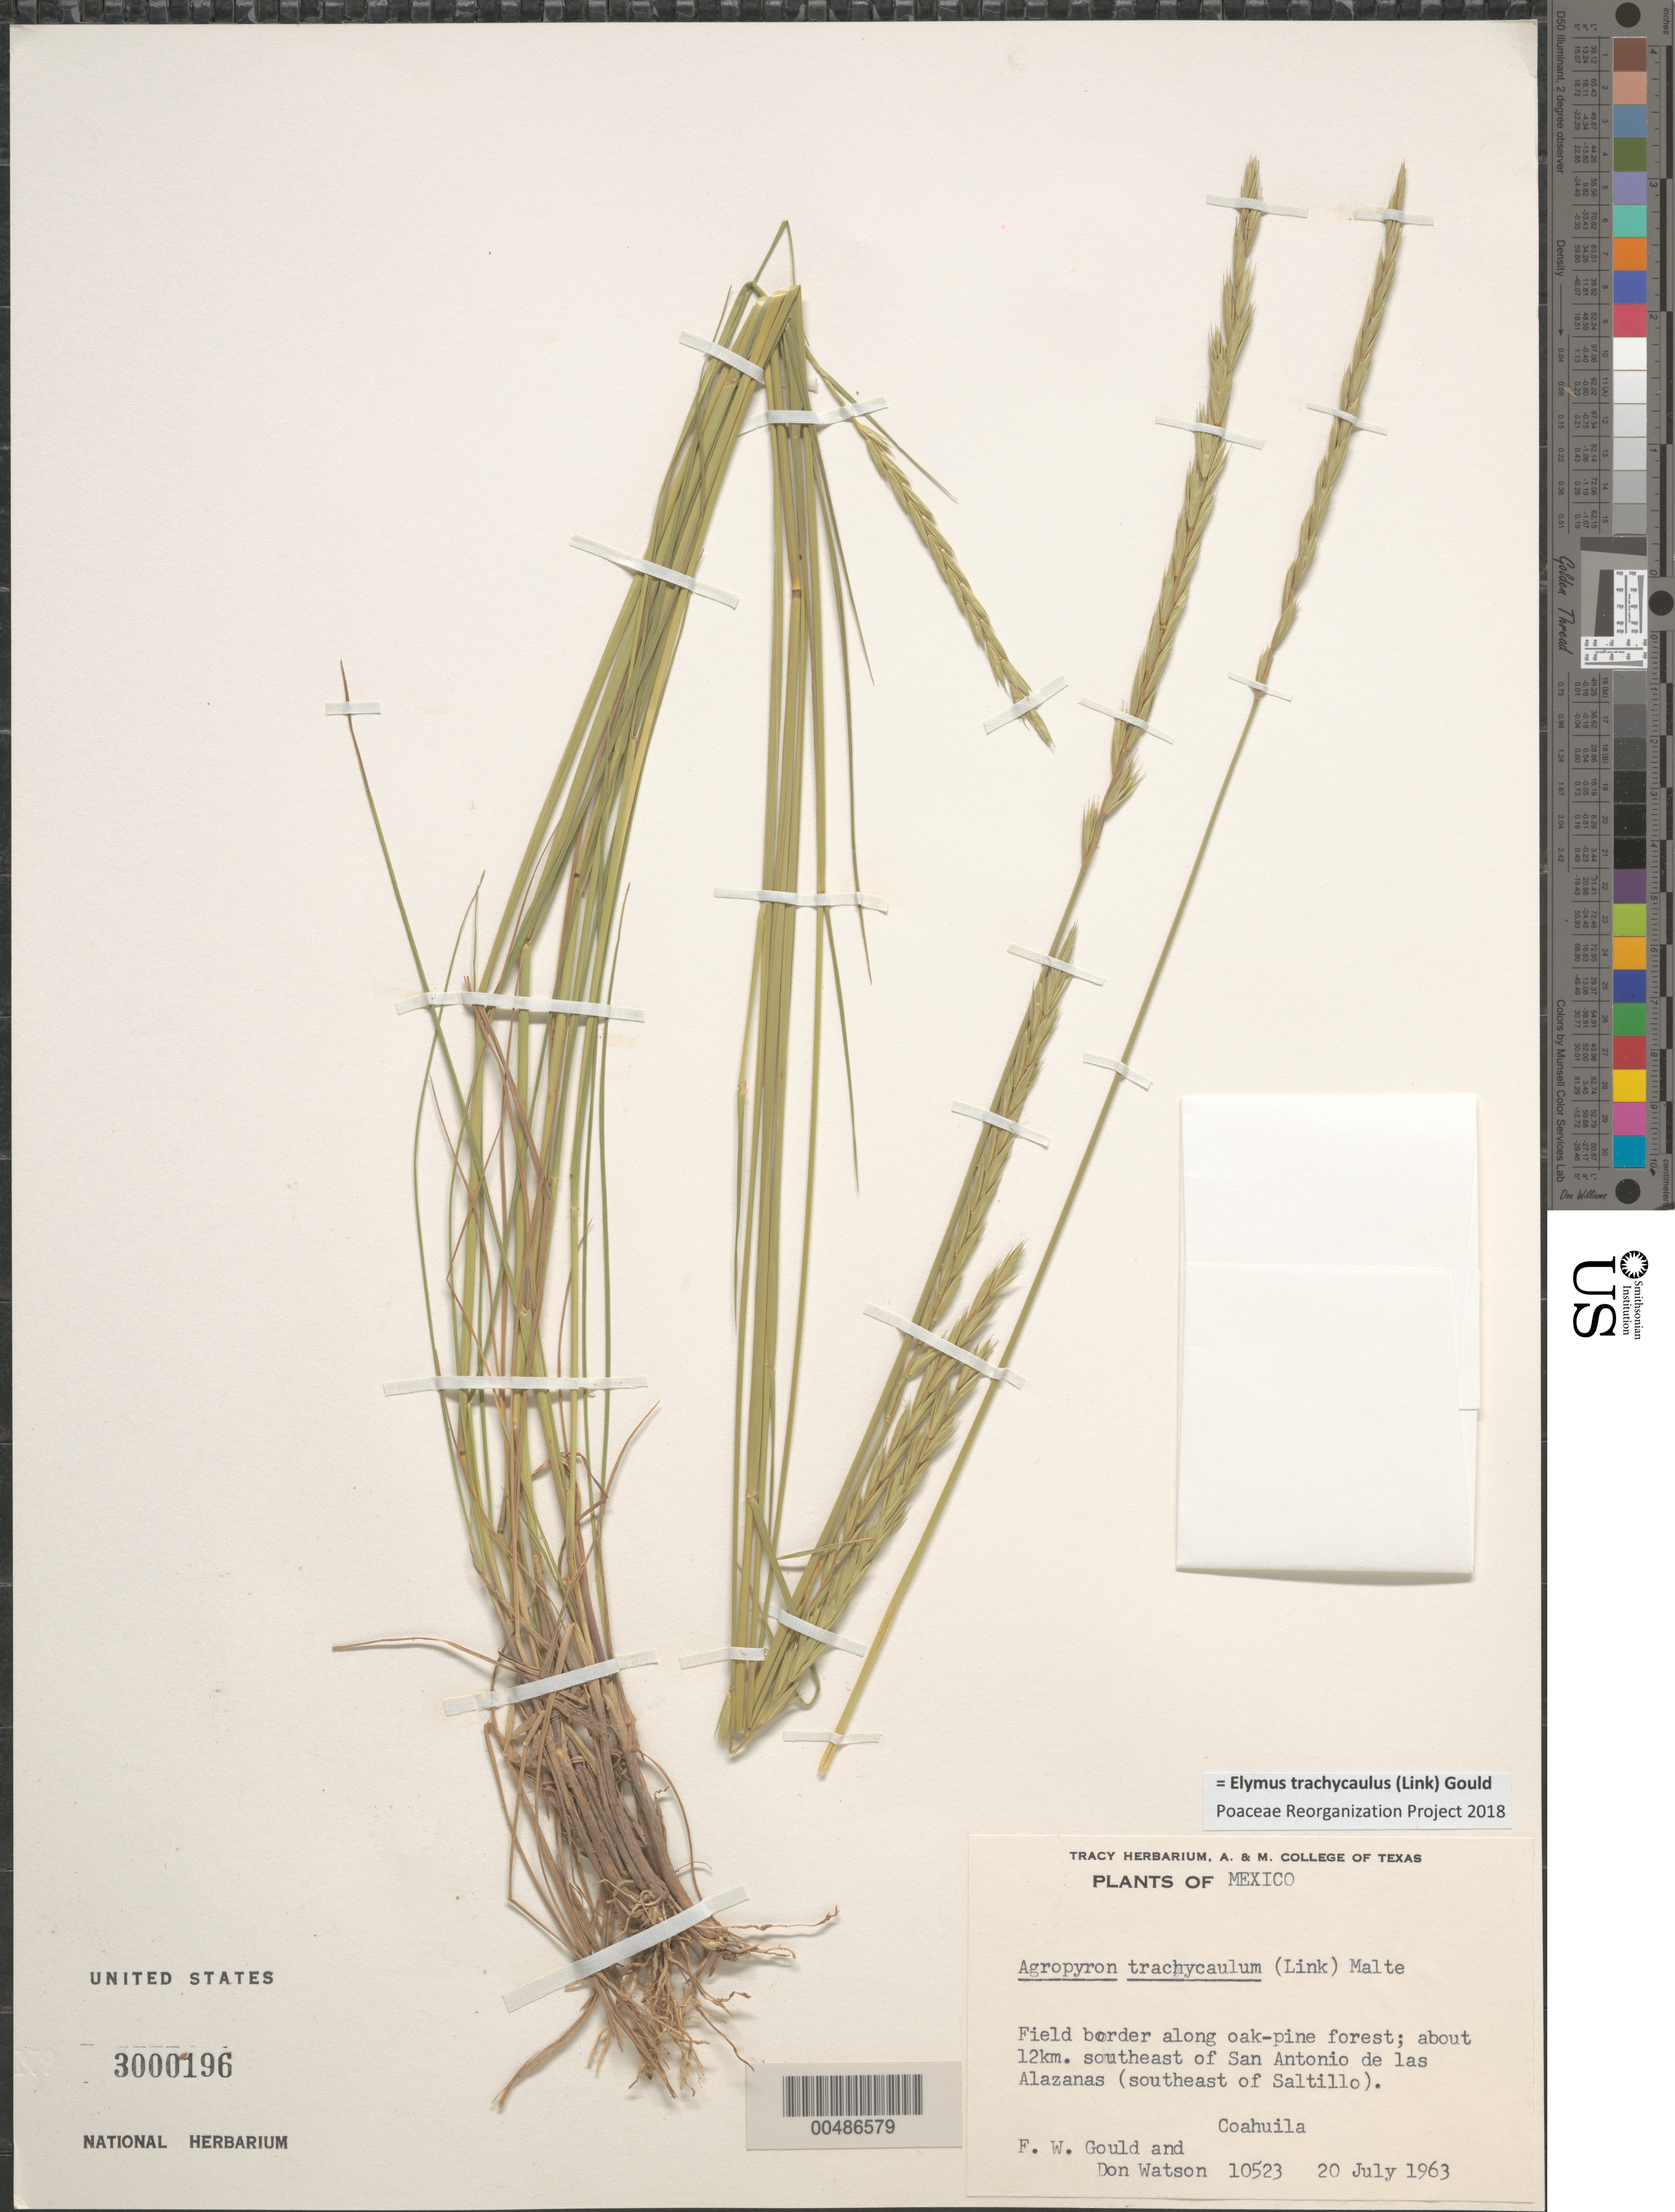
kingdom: Plantae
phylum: Tracheophyta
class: Liliopsida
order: Poales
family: Poaceae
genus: Elymus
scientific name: Elymus trachycaulus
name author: (Link) Gould ex Shinners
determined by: Poaceae Reorganization Project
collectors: F. W. Gould & D. Watson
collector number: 10523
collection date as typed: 20 Jul 1963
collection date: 1963-07-20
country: Mexico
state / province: Coahuila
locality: About 12 km SE of San Antonio de las Alazanas (SE of Saltillo)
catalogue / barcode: US 3000196